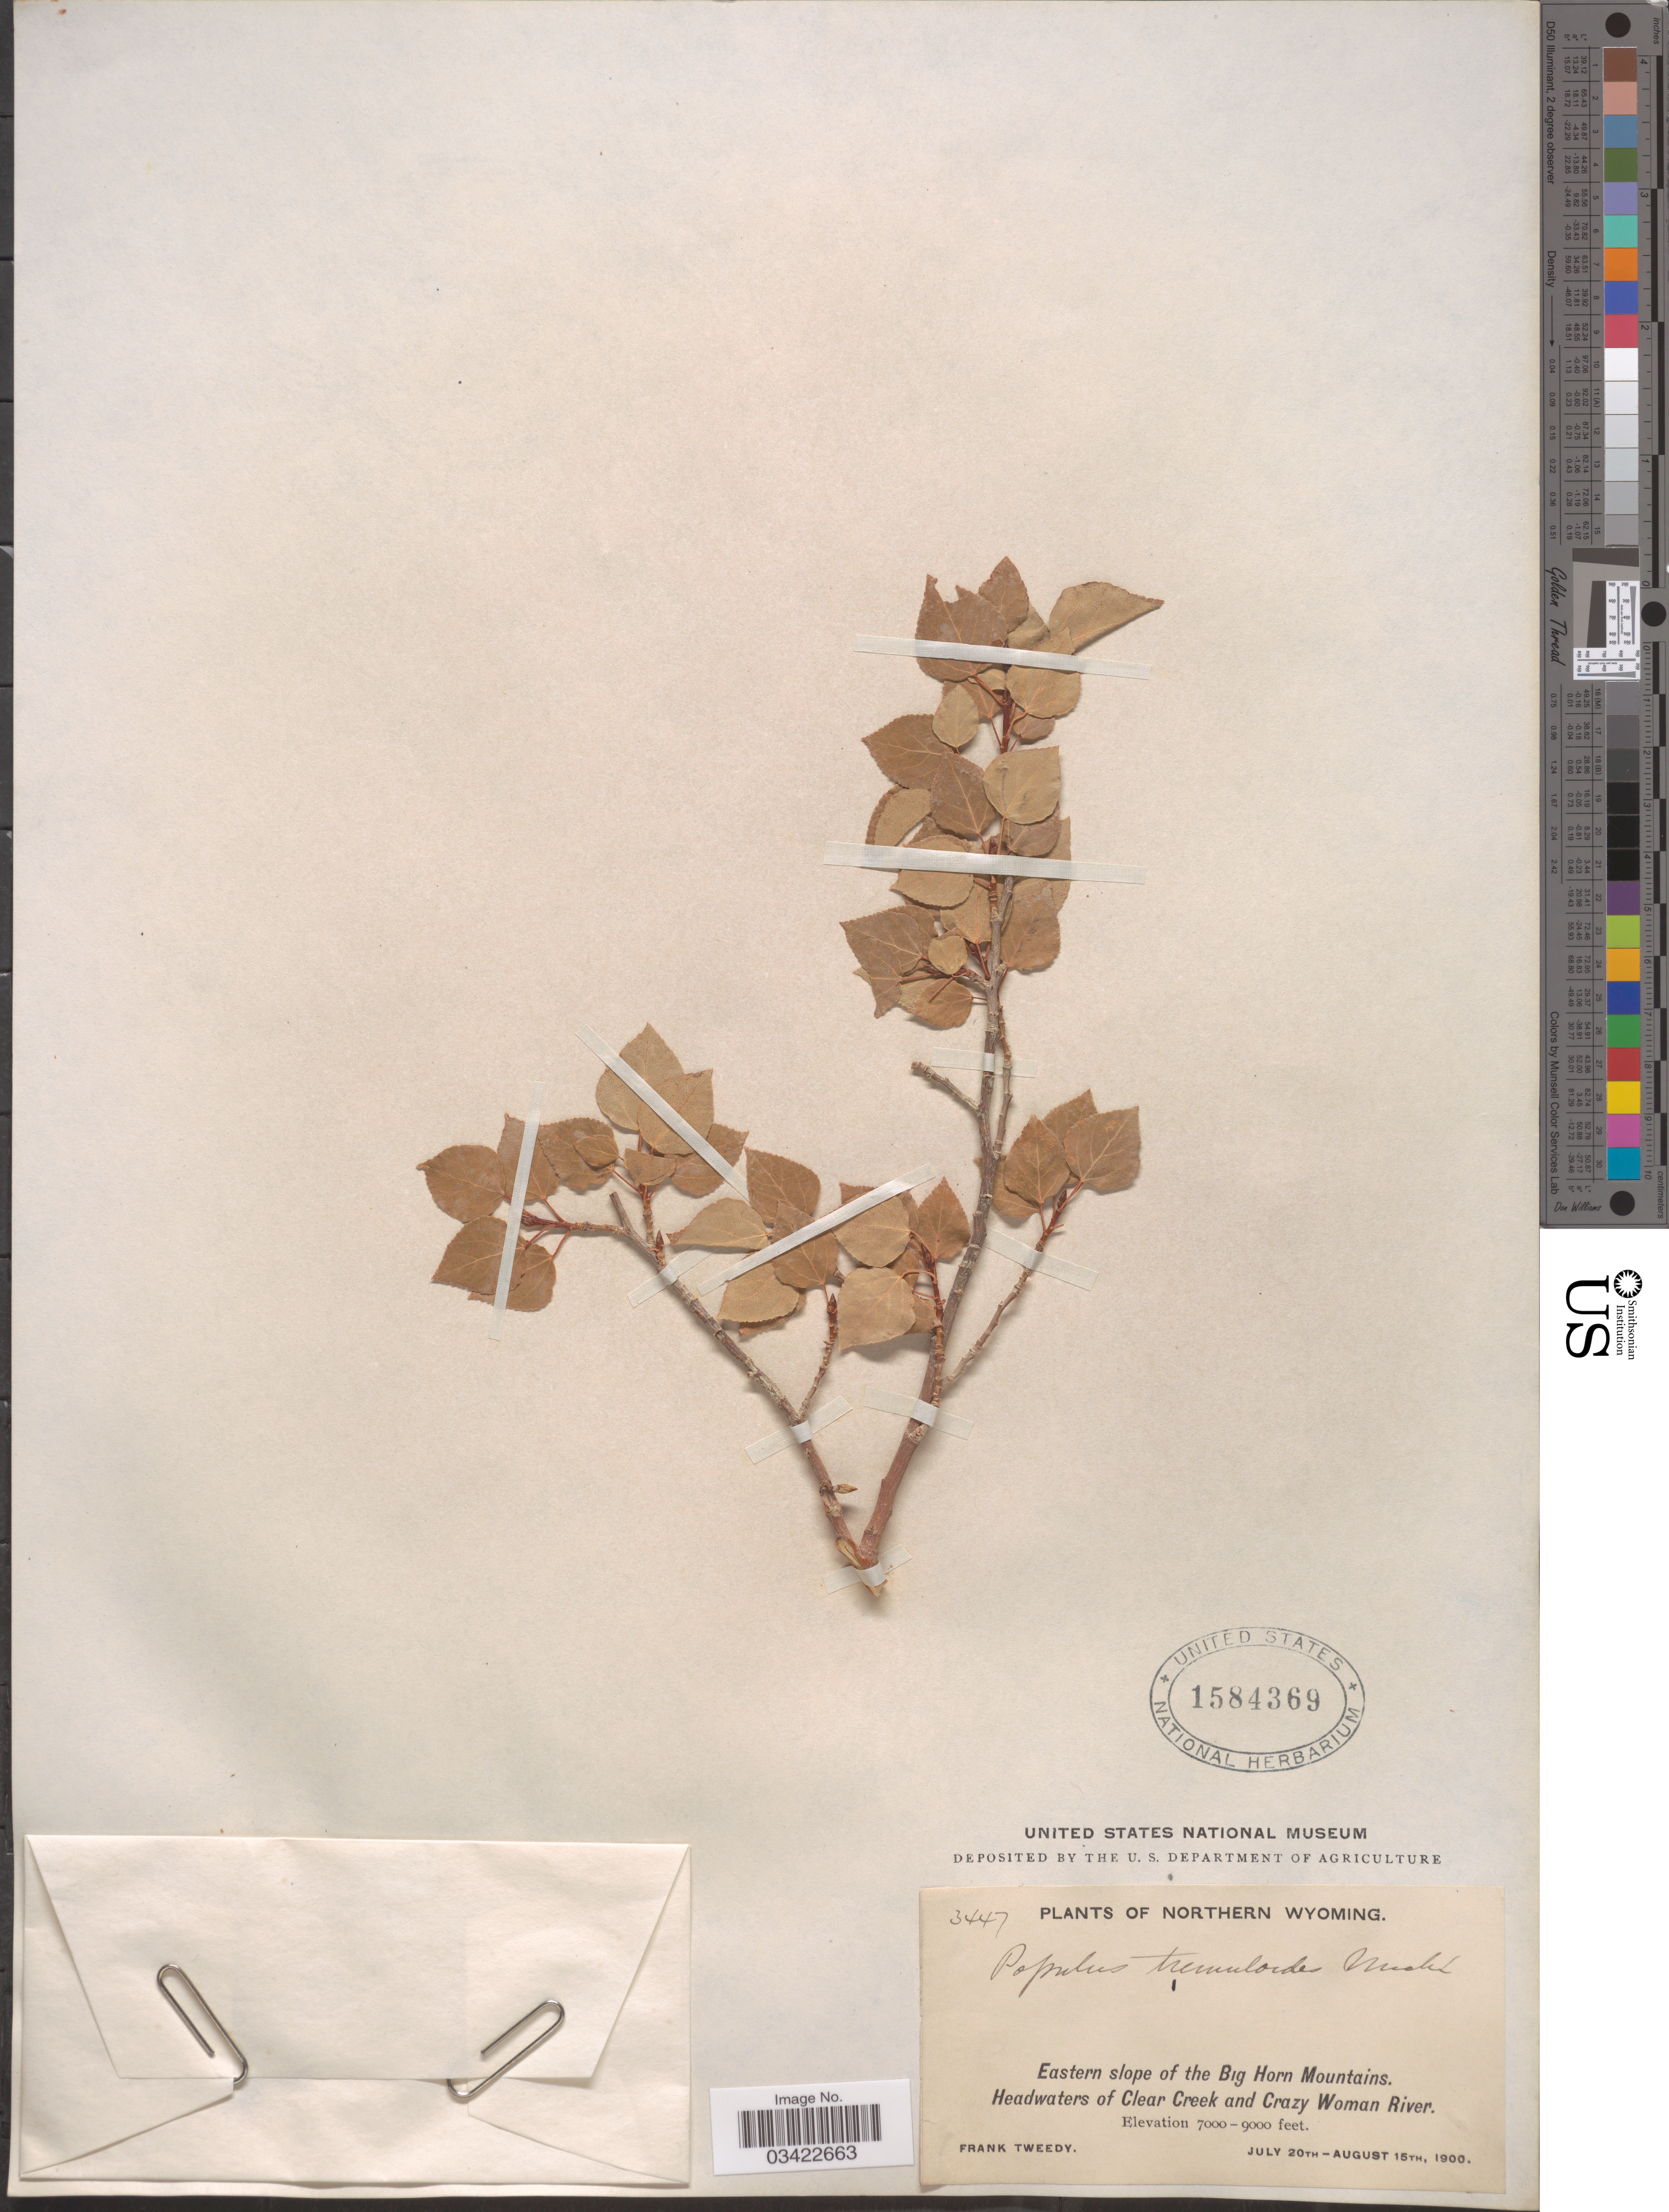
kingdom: Plantae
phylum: Tracheophyta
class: Magnoliopsida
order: Malpighiales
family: Salicaceae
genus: Populus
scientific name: Populus tremuloides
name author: Michx.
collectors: F. Tweedy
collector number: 3447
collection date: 1900-07-20/1900-08-15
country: United States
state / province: Wyoming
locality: Northern Wyoming. Eastern slope of the Big Horn Mountains. Headwaters of Clear Creek and Crazy Woman River.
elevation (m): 2134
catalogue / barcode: US 1584369